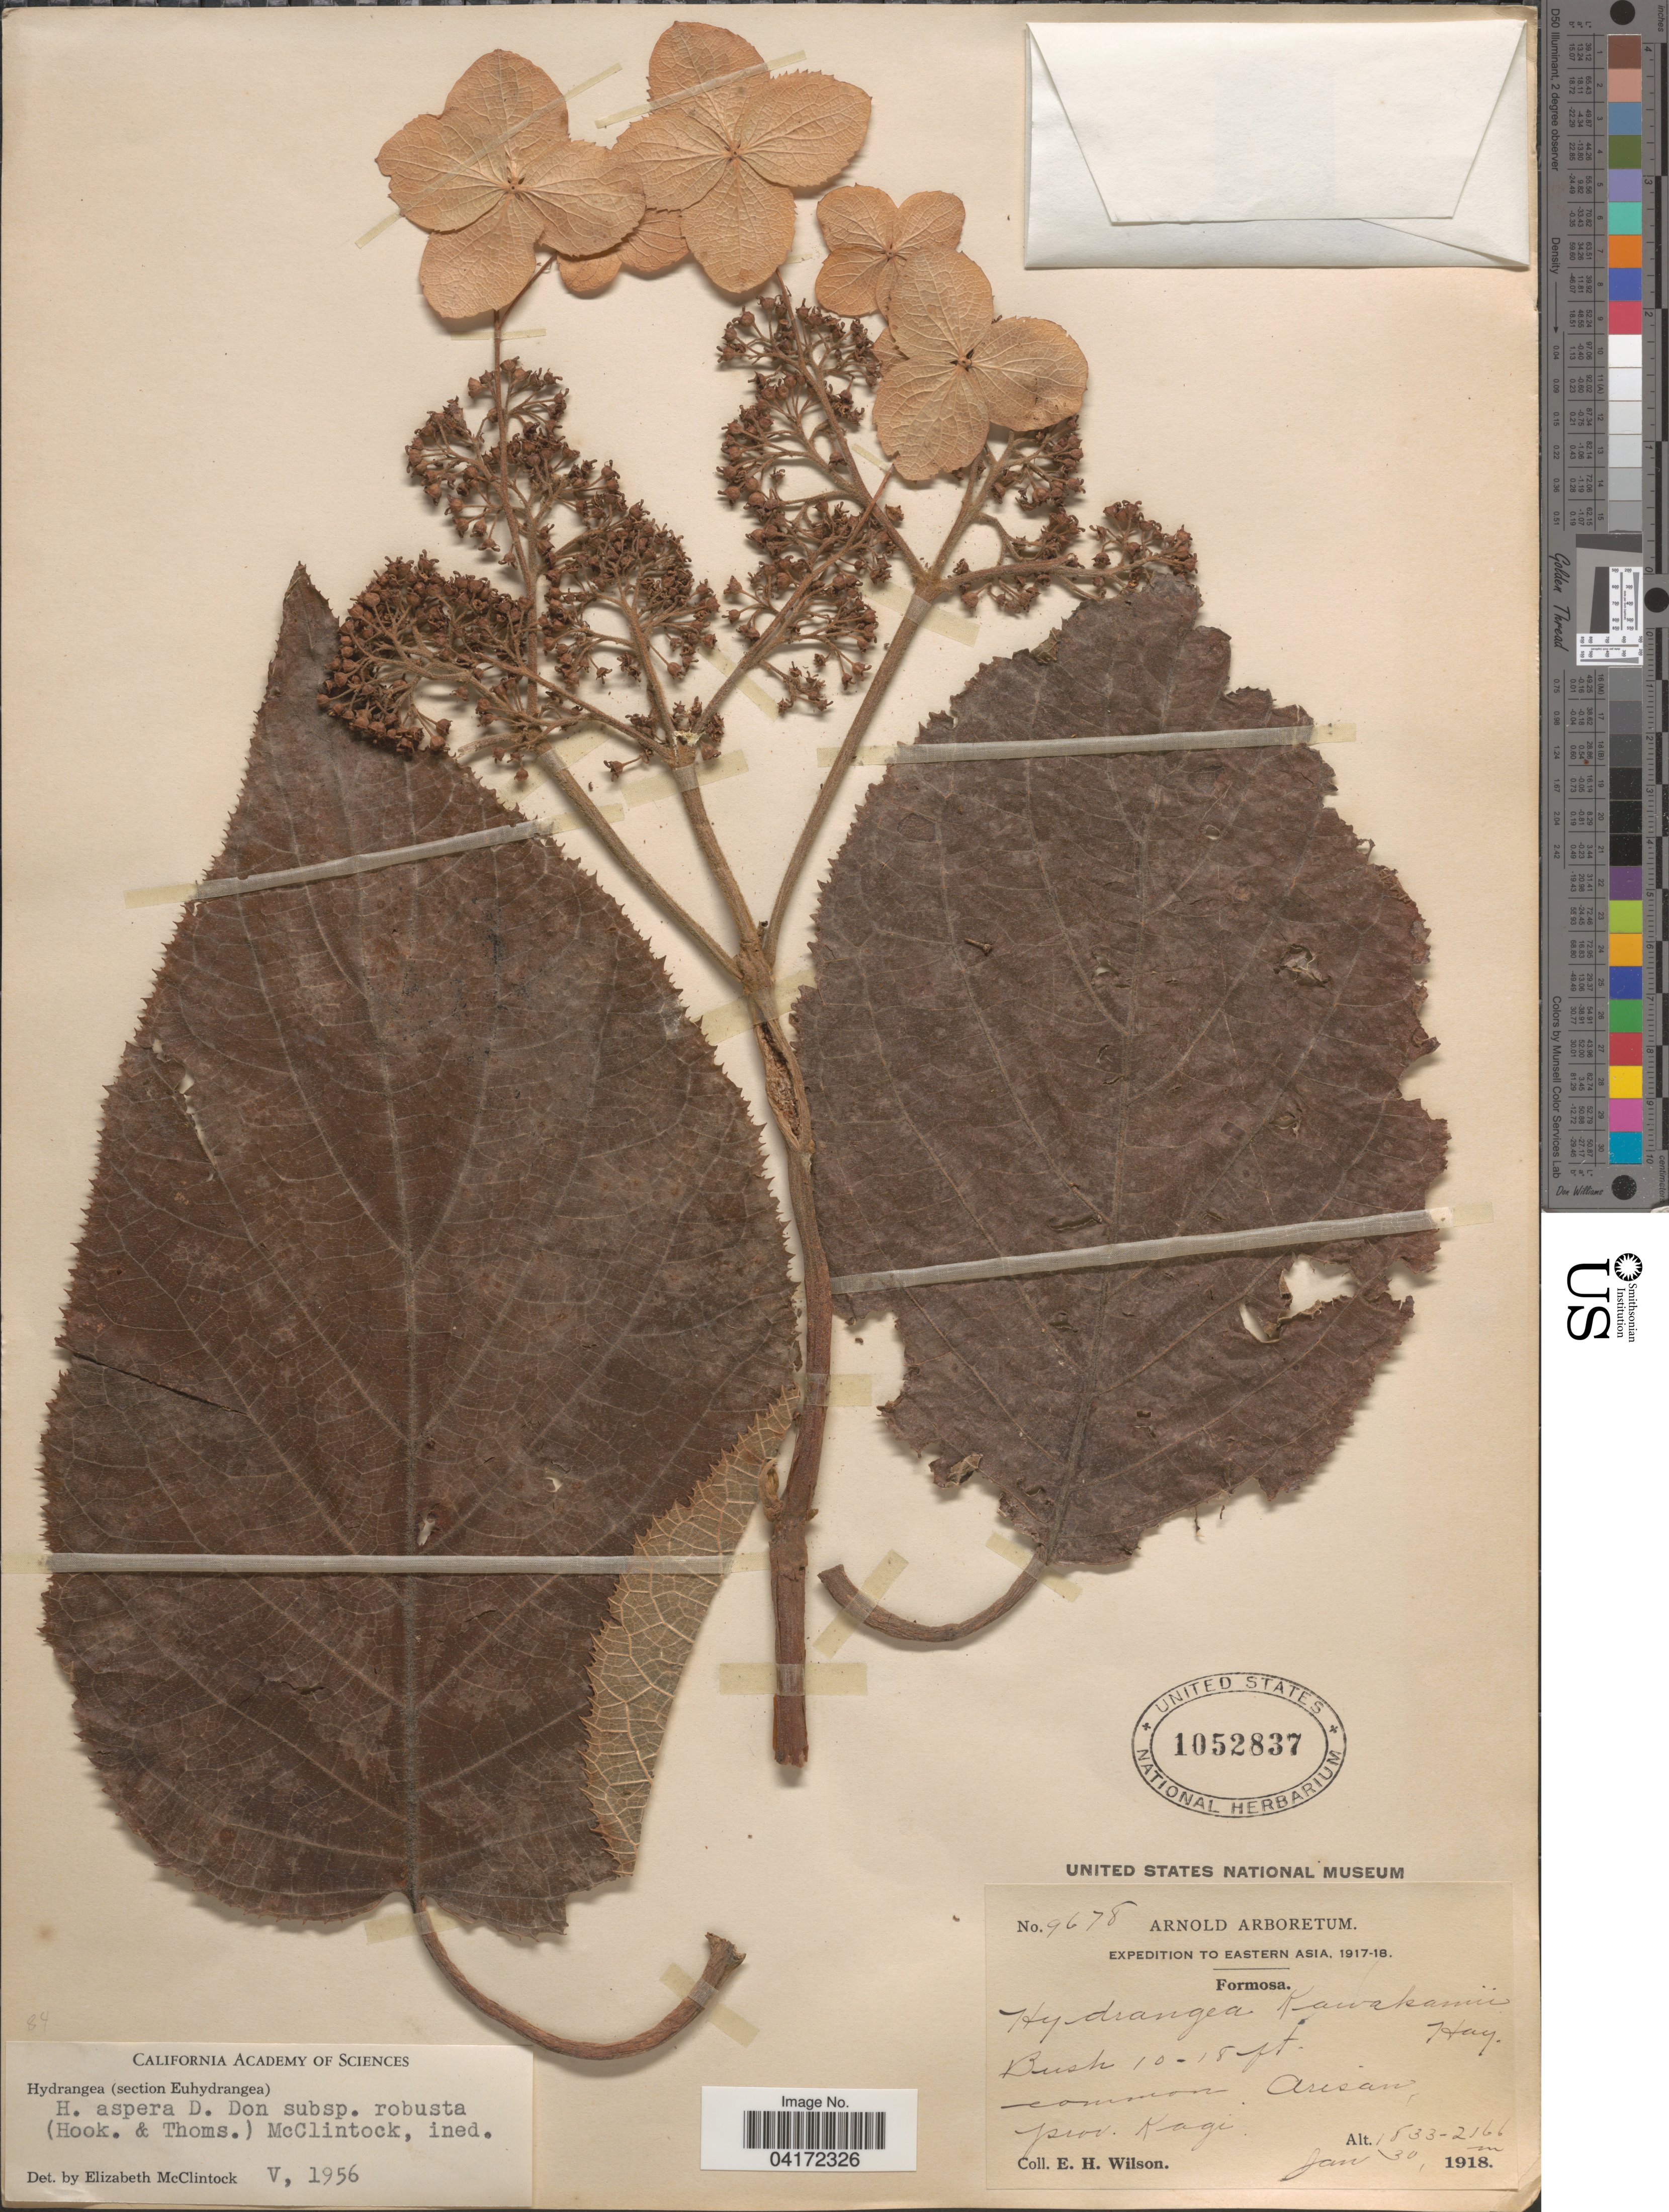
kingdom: Plantae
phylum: Tracheophyta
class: Magnoliopsida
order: Cornales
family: Hydrangeaceae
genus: Hydrangea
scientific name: Hydrangea aspera subsp. robusta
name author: (Hook. f. & Thomson) E. M. McClint.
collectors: E. Wilson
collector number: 9678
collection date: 1918-01-30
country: Taiwan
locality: Expedition to Eastern Asia, 1917-18. Formosa. Arisan, prov. Kagi.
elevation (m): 1533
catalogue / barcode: US 1052837